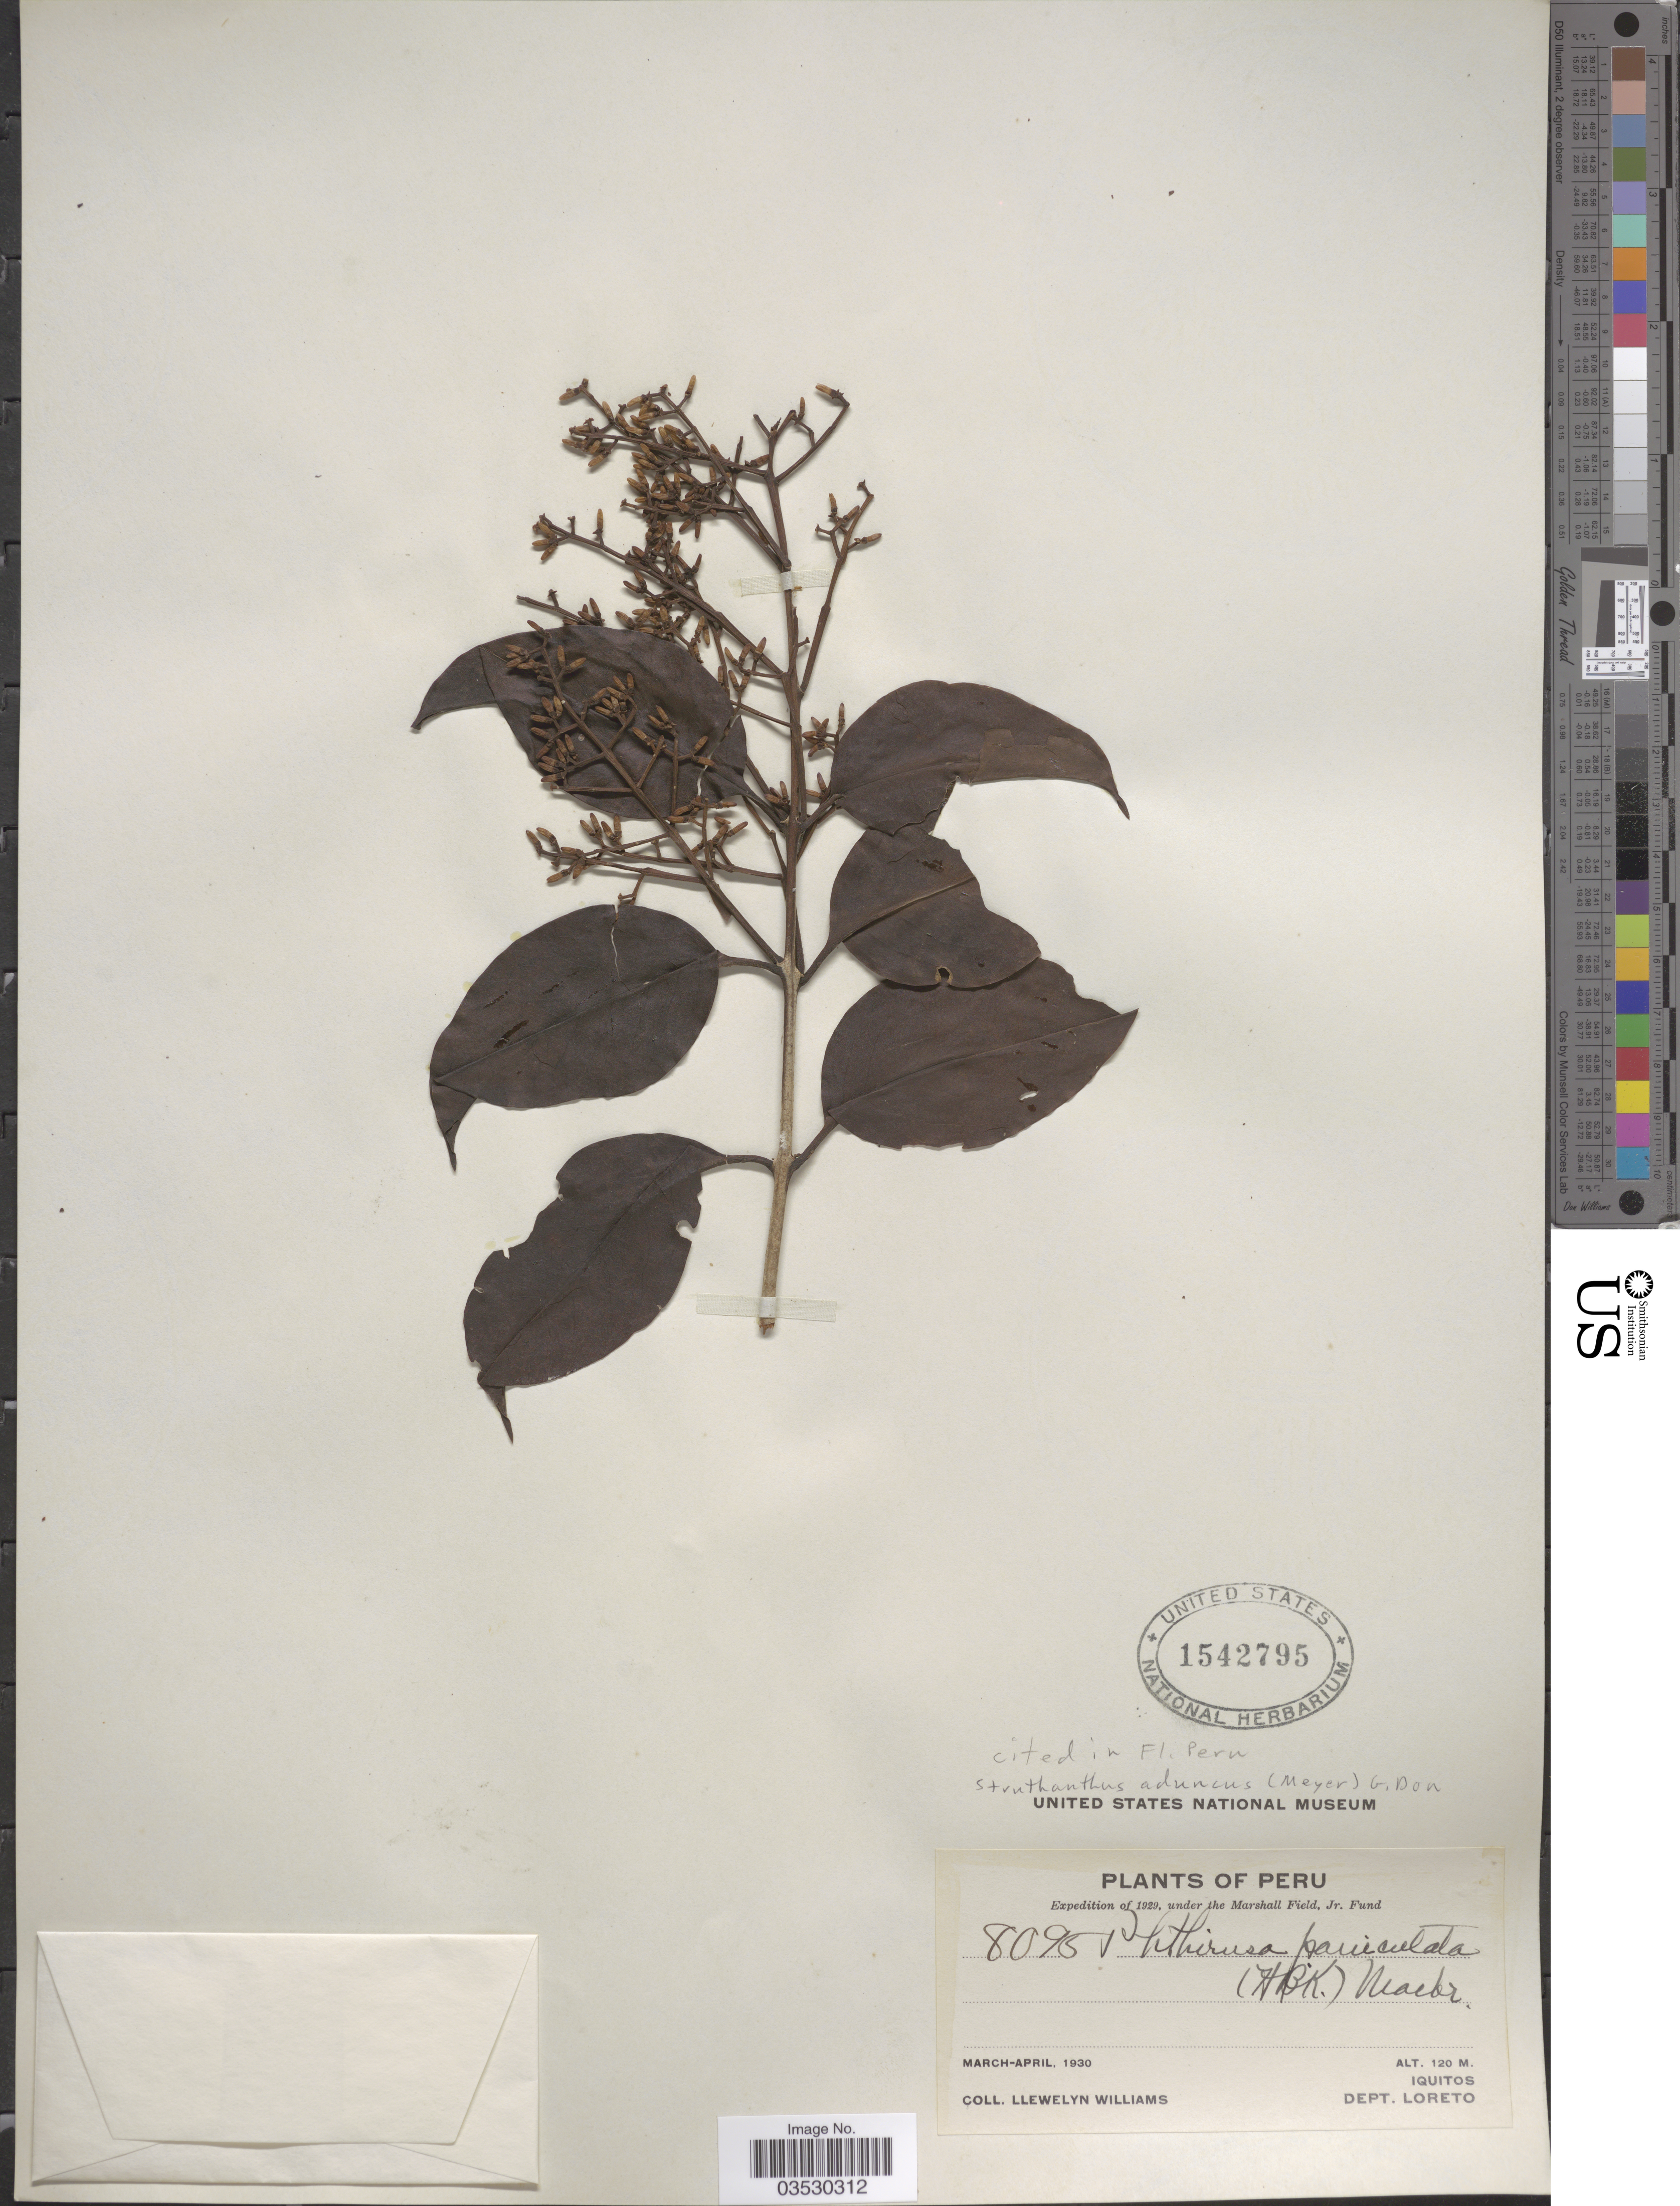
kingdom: Plantae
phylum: Tracheophyta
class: Magnoliopsida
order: Santalales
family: Loranthaceae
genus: Struthanthus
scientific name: Struthanthus aduncus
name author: (G. Mey.) G. Don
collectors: Ll. Williams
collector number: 8095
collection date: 1930-03/1930-04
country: Peru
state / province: Loreto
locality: Iquitos. Dept. Loreto.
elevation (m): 120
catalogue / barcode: US 1542795